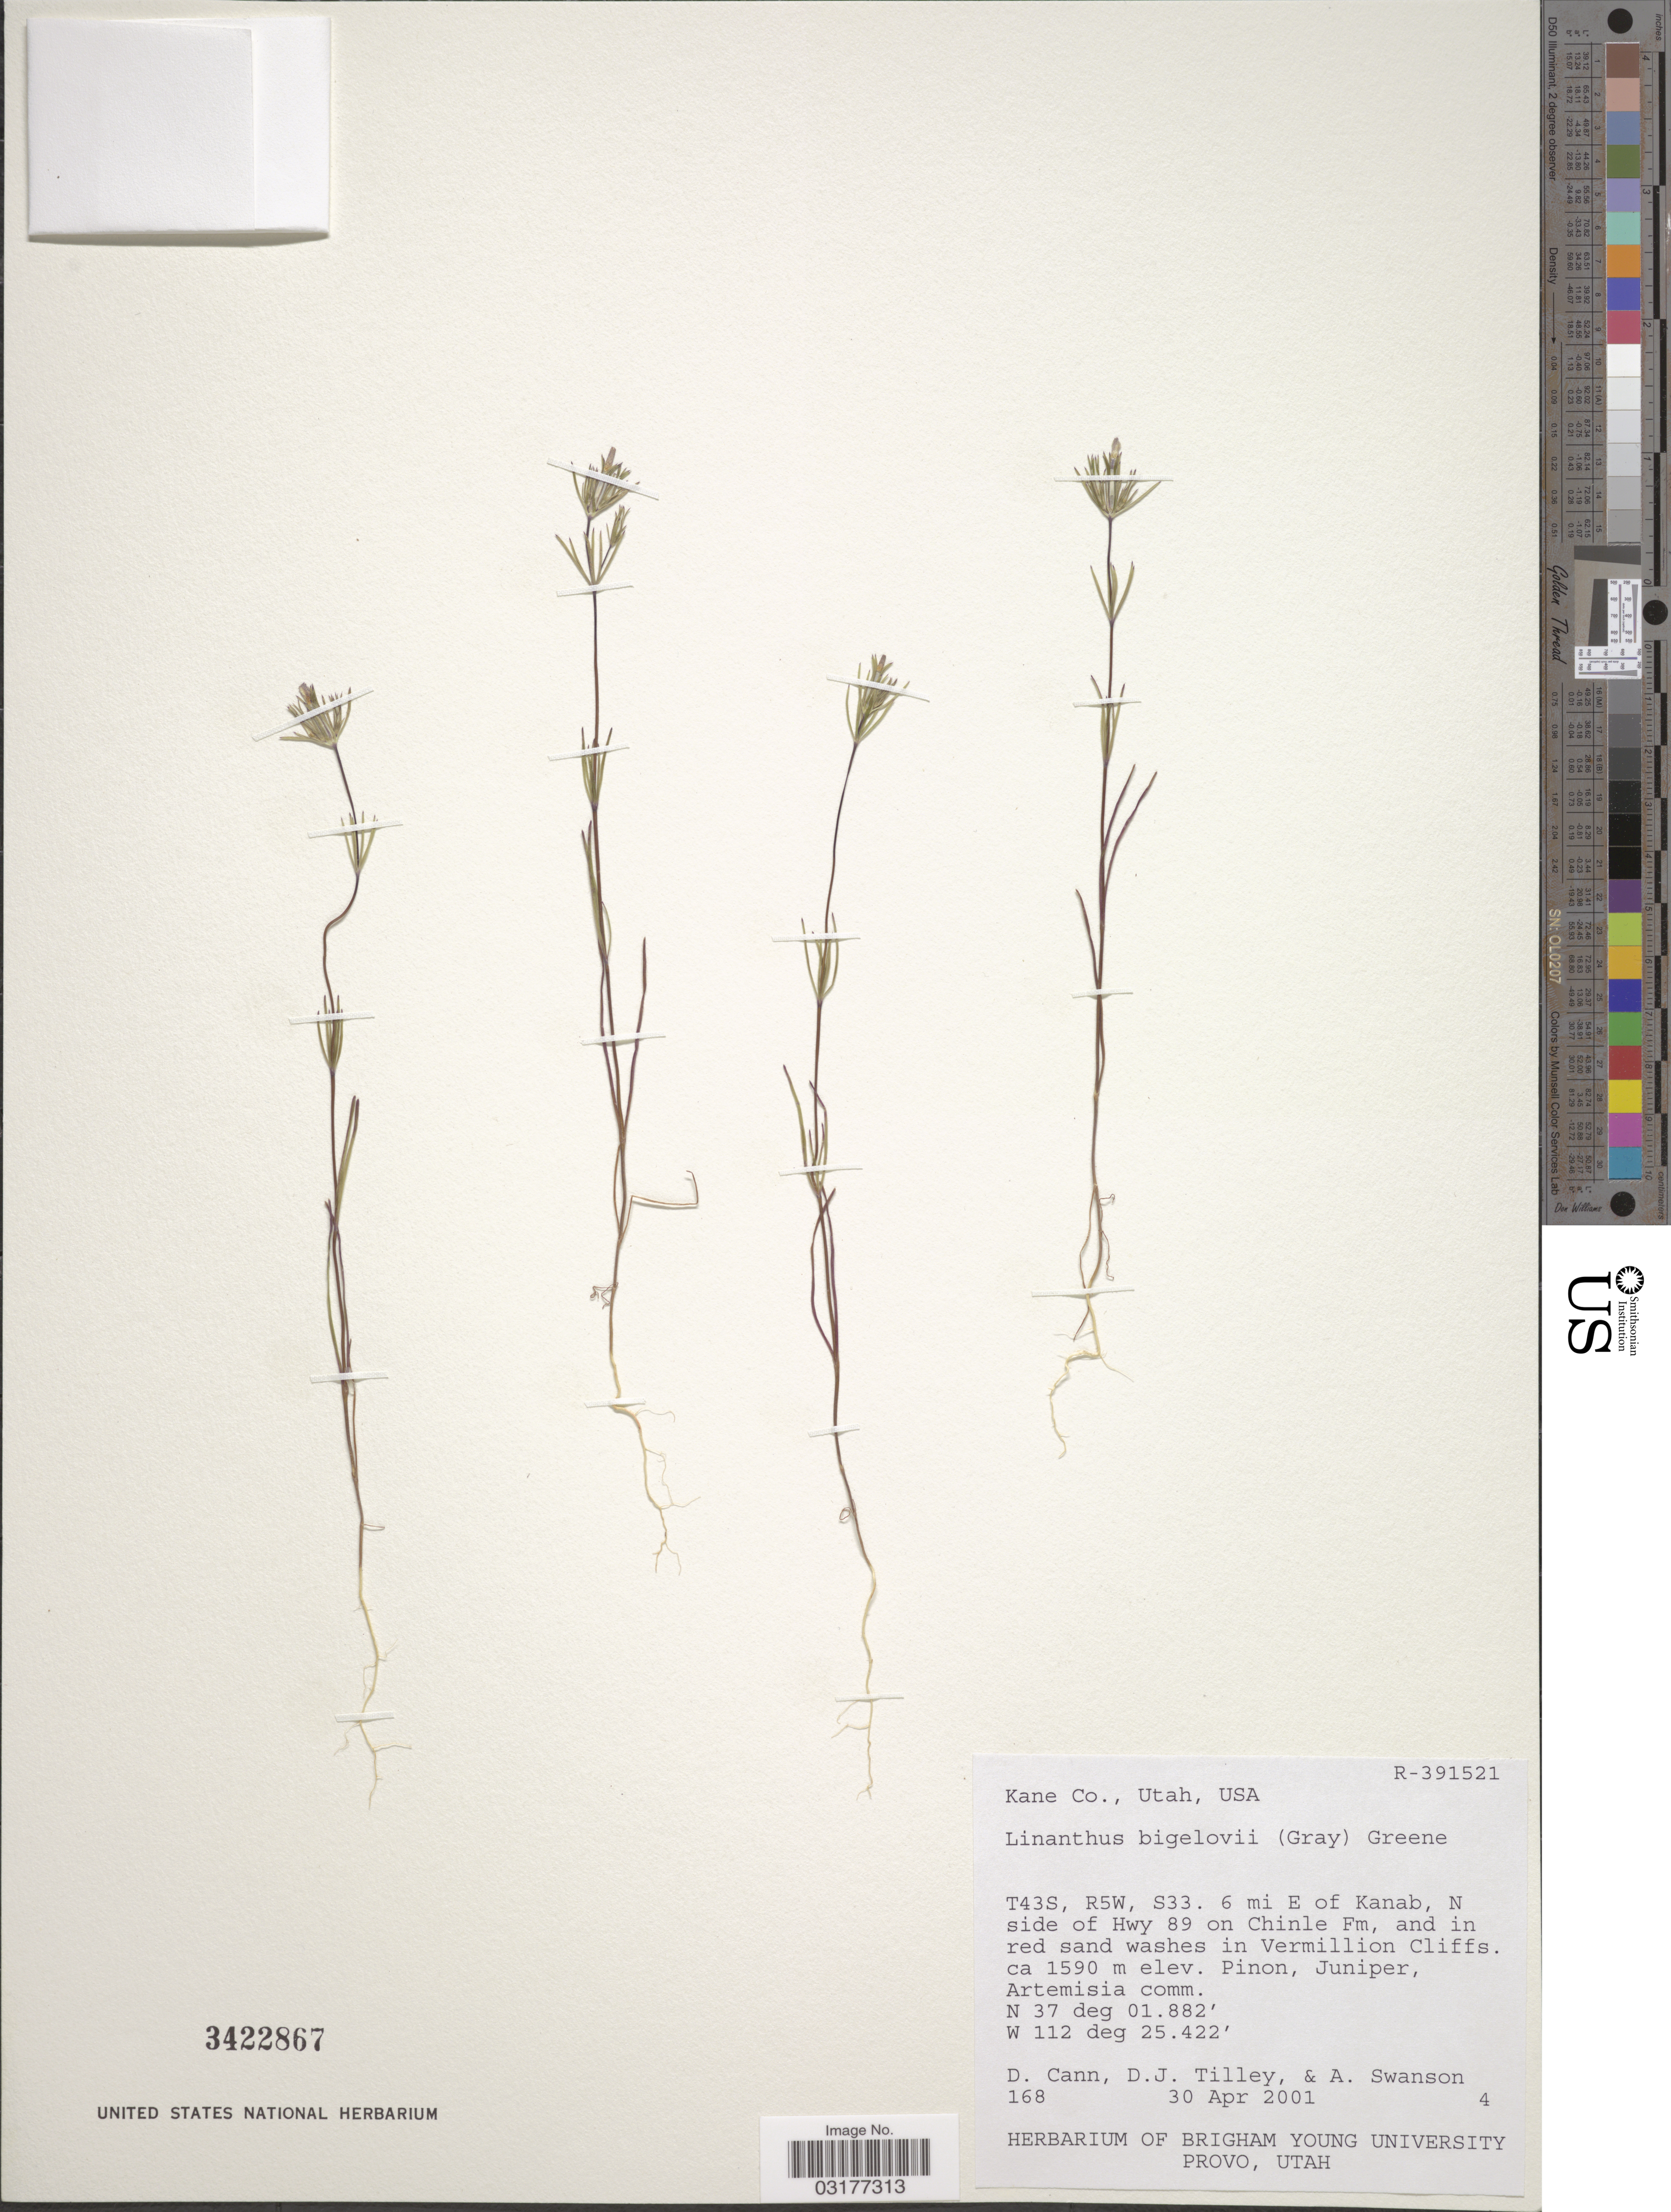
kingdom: Plantae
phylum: Tracheophyta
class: Magnoliopsida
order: Ericales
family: Polemoniaceae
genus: Linanthus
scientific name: Linanthus bigelovii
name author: (A. Gray) Greene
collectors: D. Cann, D. Tilley & A. Swanson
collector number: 168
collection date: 2001-04-30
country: United States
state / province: Utah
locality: Kane Co. T43S, R5W, S33. 6 mi E of Kanab, N side of Hwy 89 on Chinle Fm.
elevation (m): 1590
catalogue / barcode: US 3422867